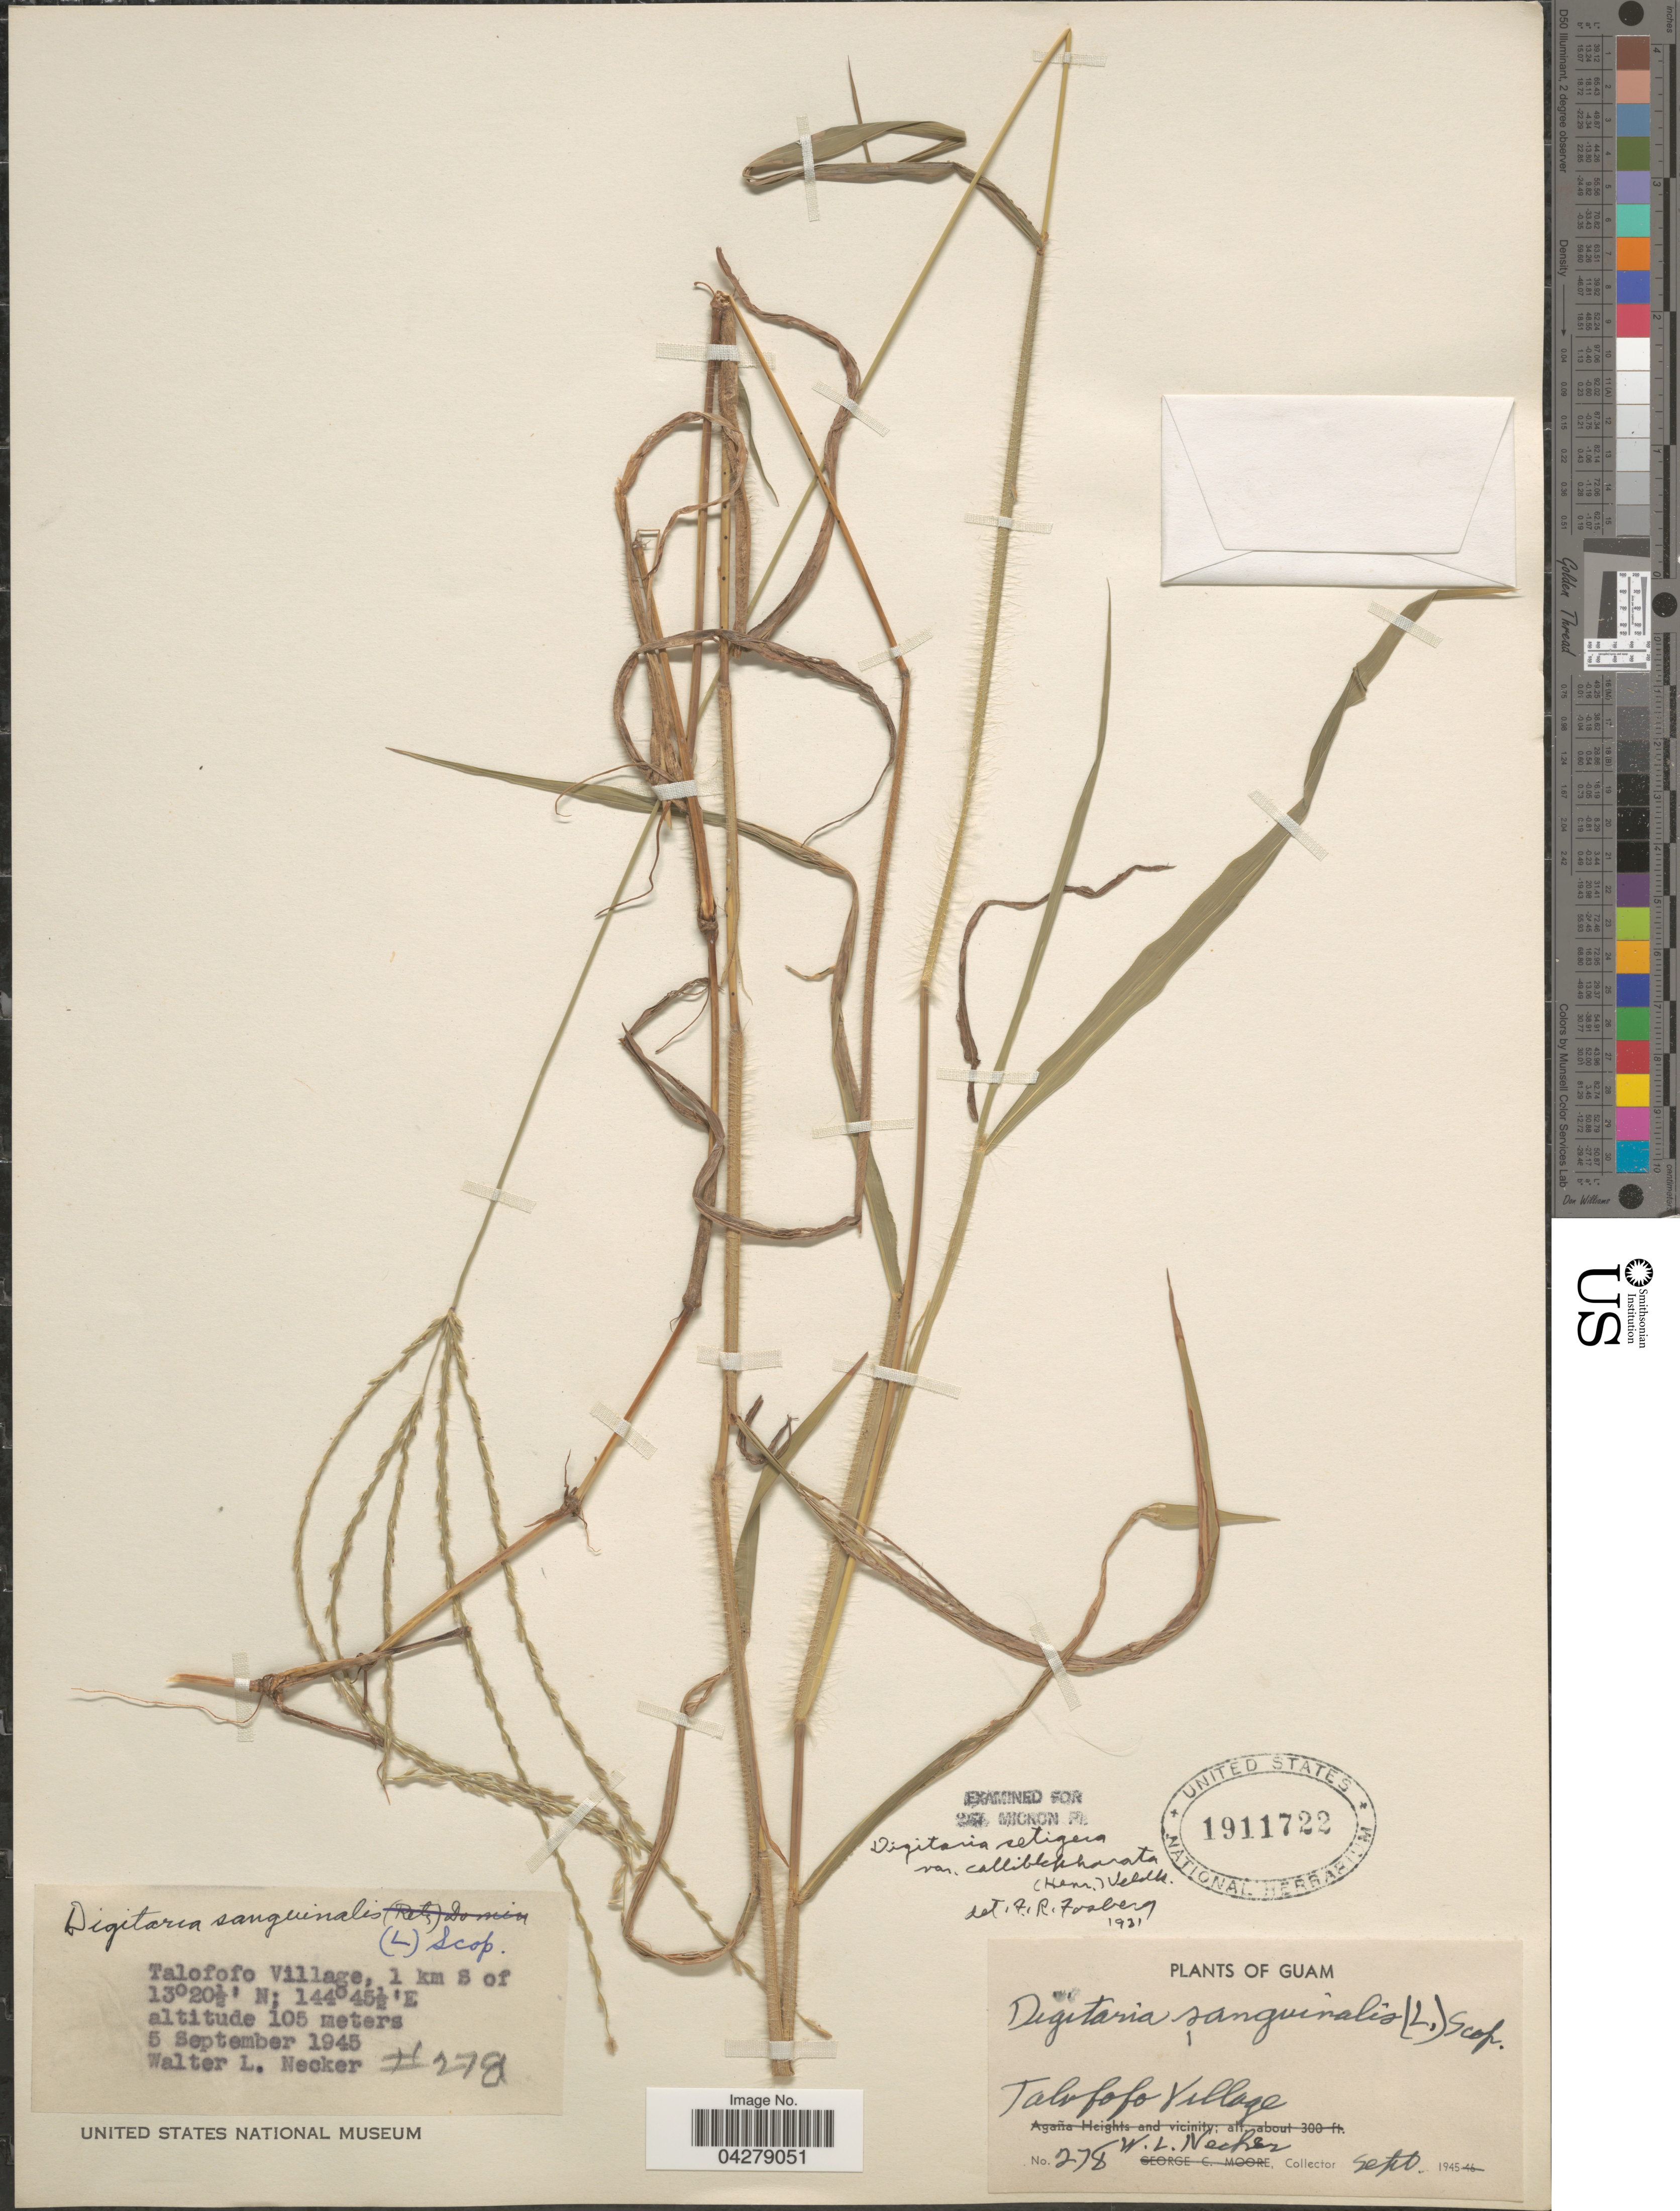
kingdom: Plantae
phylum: Tracheophyta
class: Liliopsida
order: Poales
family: Poaceae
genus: Digitaria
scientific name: Digitaria setigera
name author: Roth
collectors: W. L. Necker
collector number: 278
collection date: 1945-09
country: Guam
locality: Talofofo Village, 1 km S of.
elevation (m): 105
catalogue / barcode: US 1911722